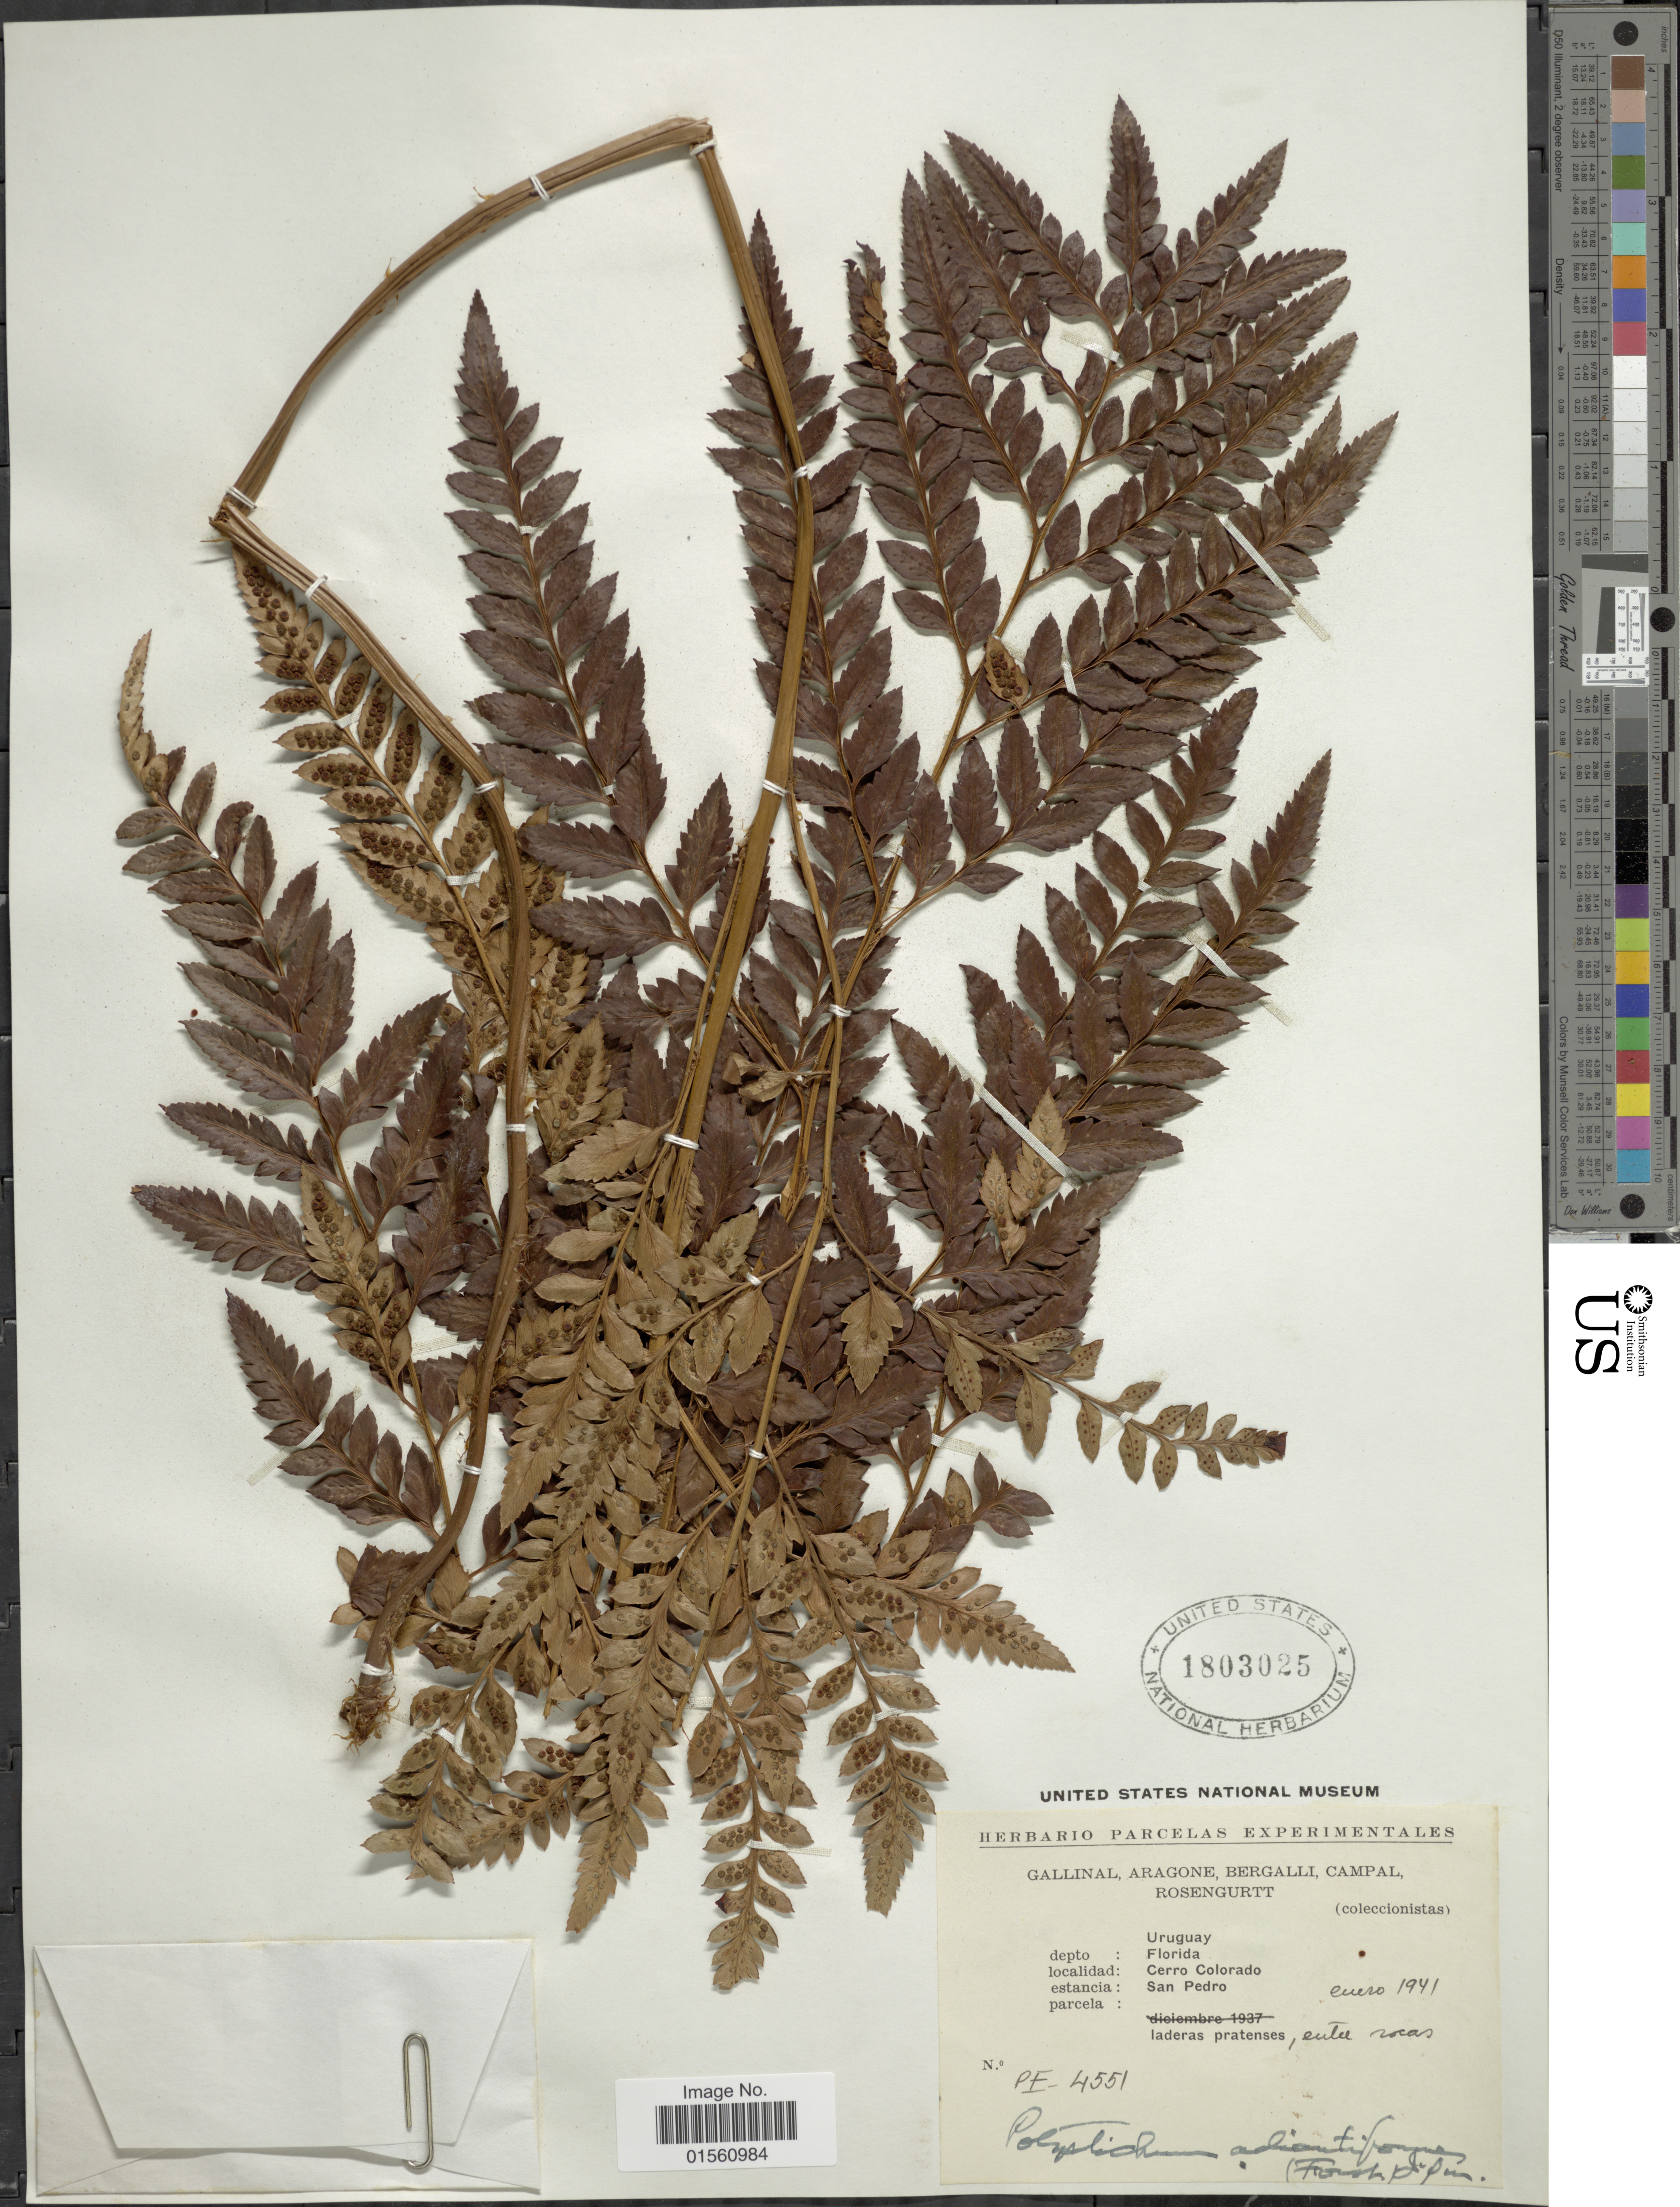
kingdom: Plantae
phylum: Tracheophyta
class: Polypodiopsida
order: Polypodiales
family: Dryopteridaceae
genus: Rumohra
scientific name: Rumohra adiantiformis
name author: (G. Forst.) Ching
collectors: -. Gallinal, -- Aragone, -- Bergalli, -- Campal & Rosengurtt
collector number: PE-4554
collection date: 1941-01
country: Uruguay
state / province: Florida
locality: Uruguay, Florida, Cerro Colorado, San Pedro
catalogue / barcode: US 1803025